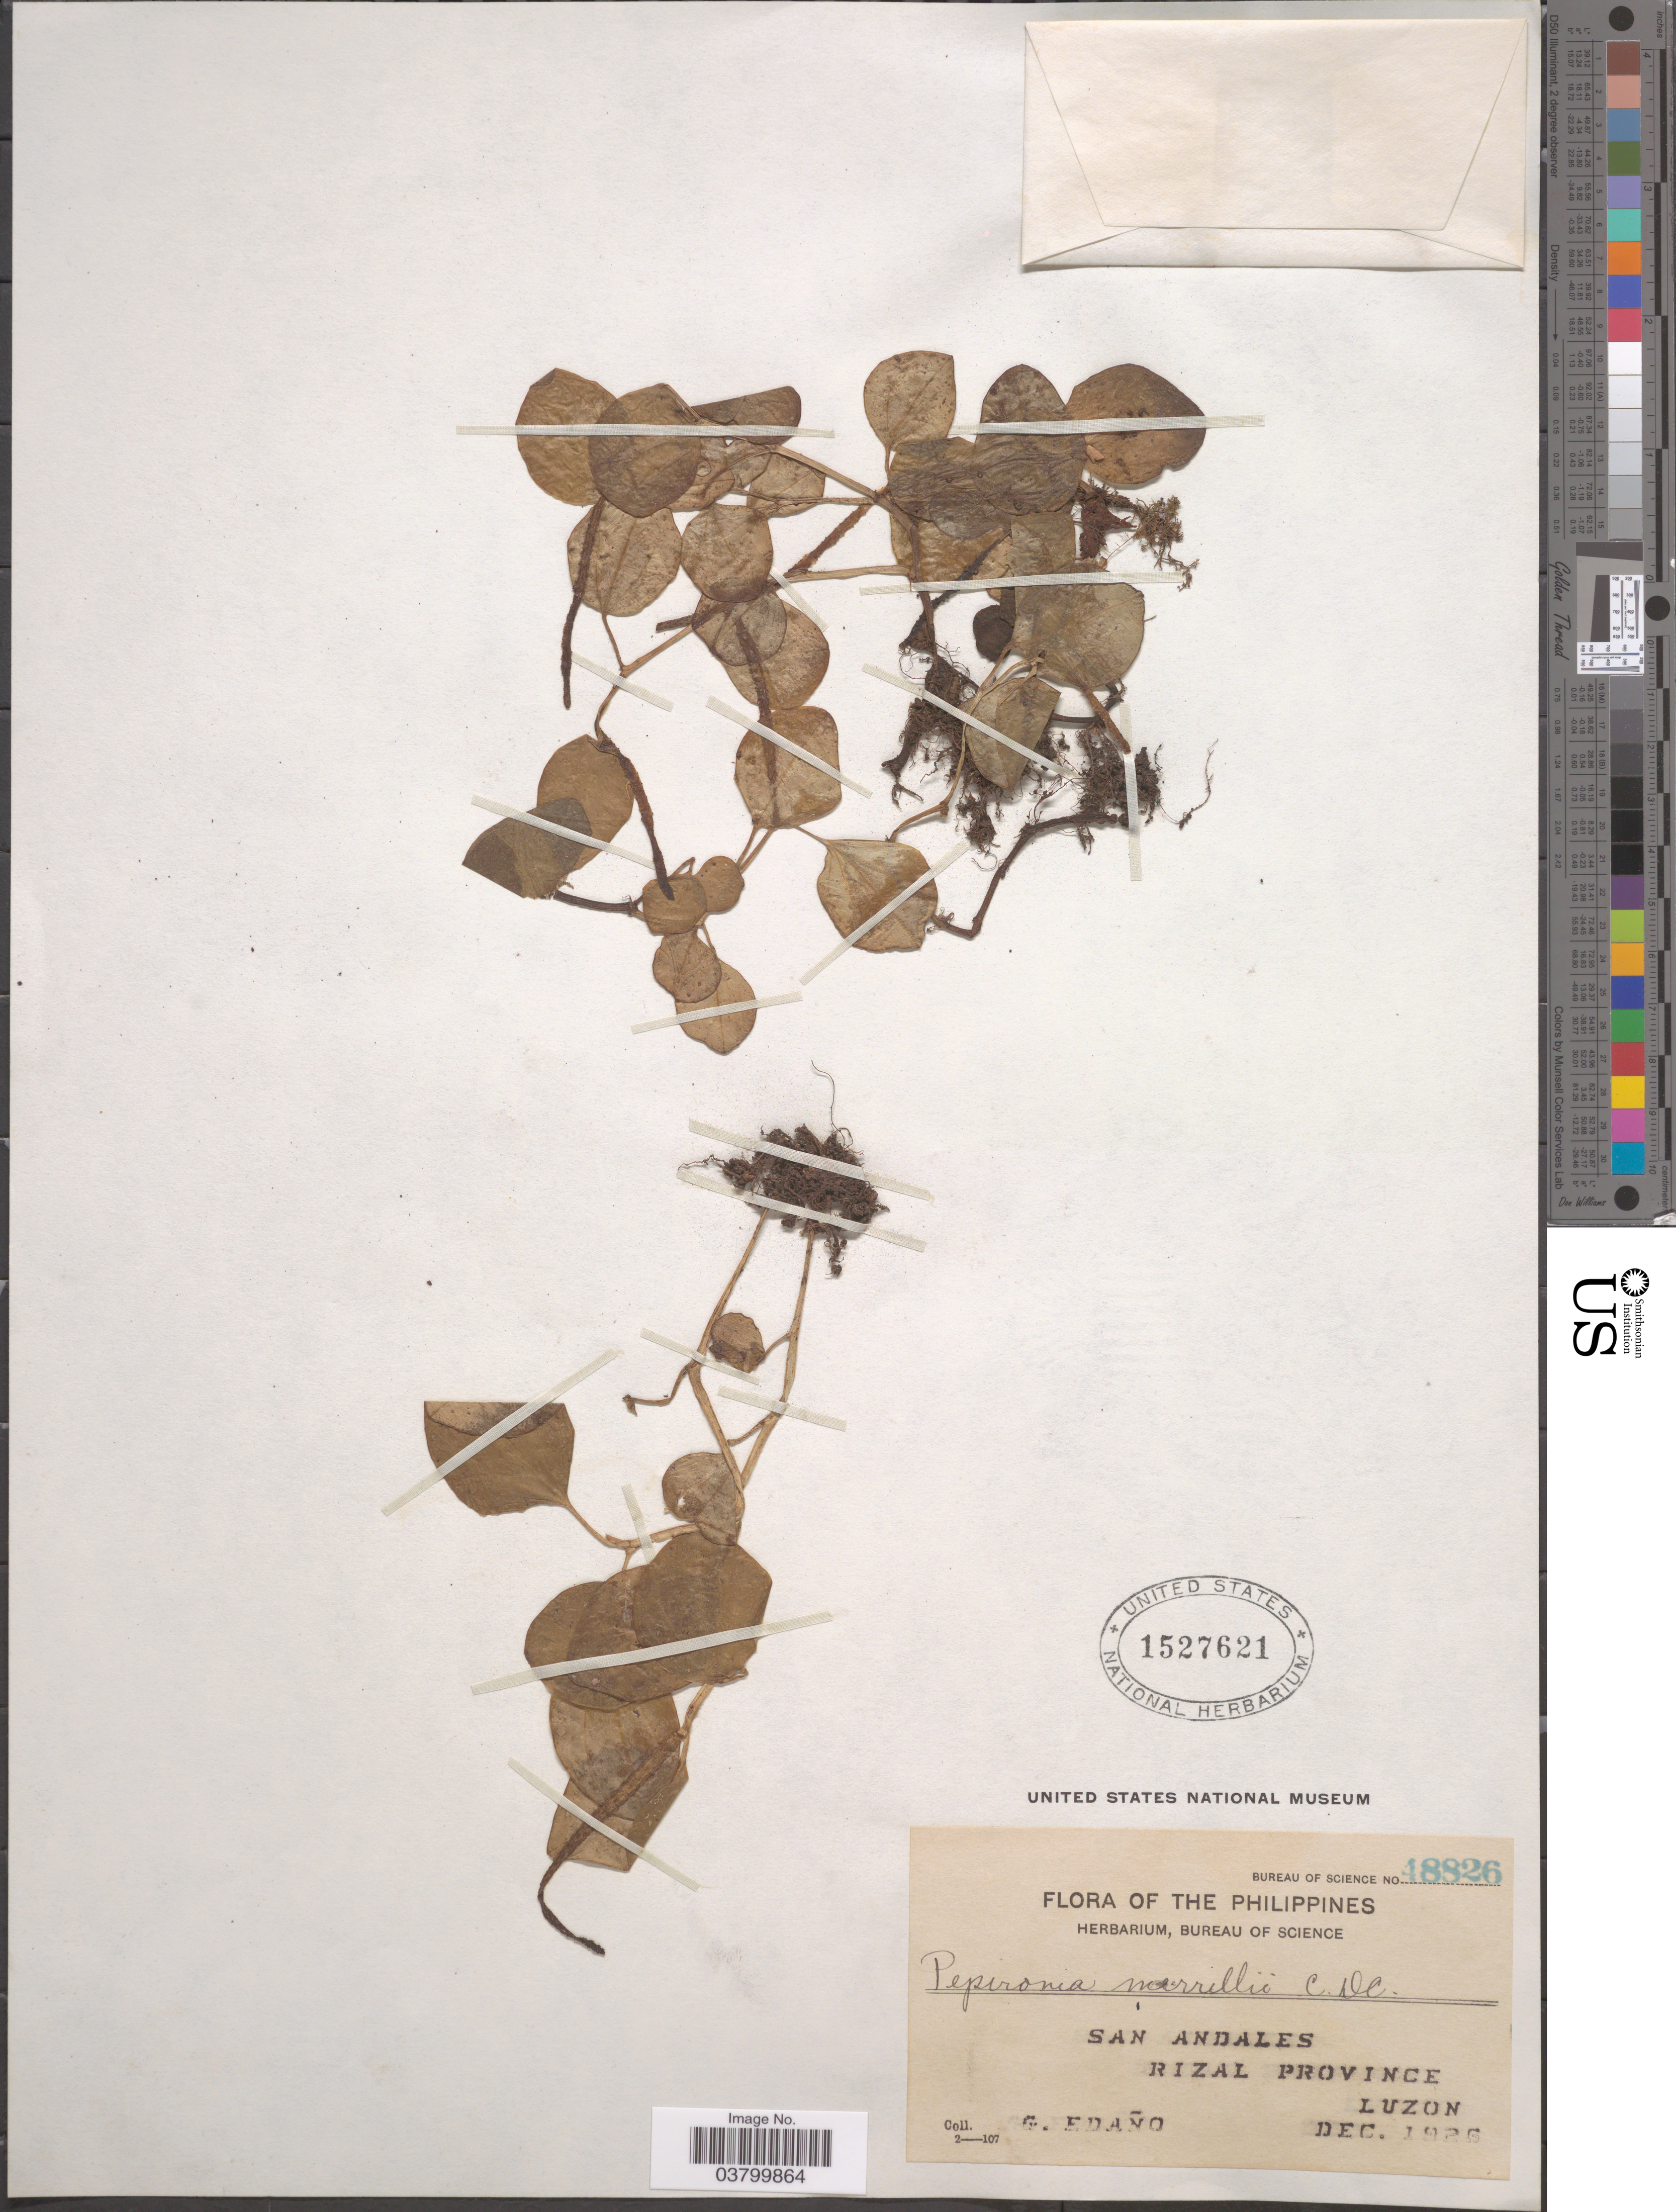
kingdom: Plantae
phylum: Tracheophyta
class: Magnoliopsida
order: Piperales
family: Piperaceae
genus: Peperomia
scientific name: Peperomia merrillii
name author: C. DC.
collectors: G. Edaño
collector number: Bureau of Science 48826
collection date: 1926-12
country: Philippines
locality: San Andales. Rizal Province. Luzon.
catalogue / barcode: US 1527621